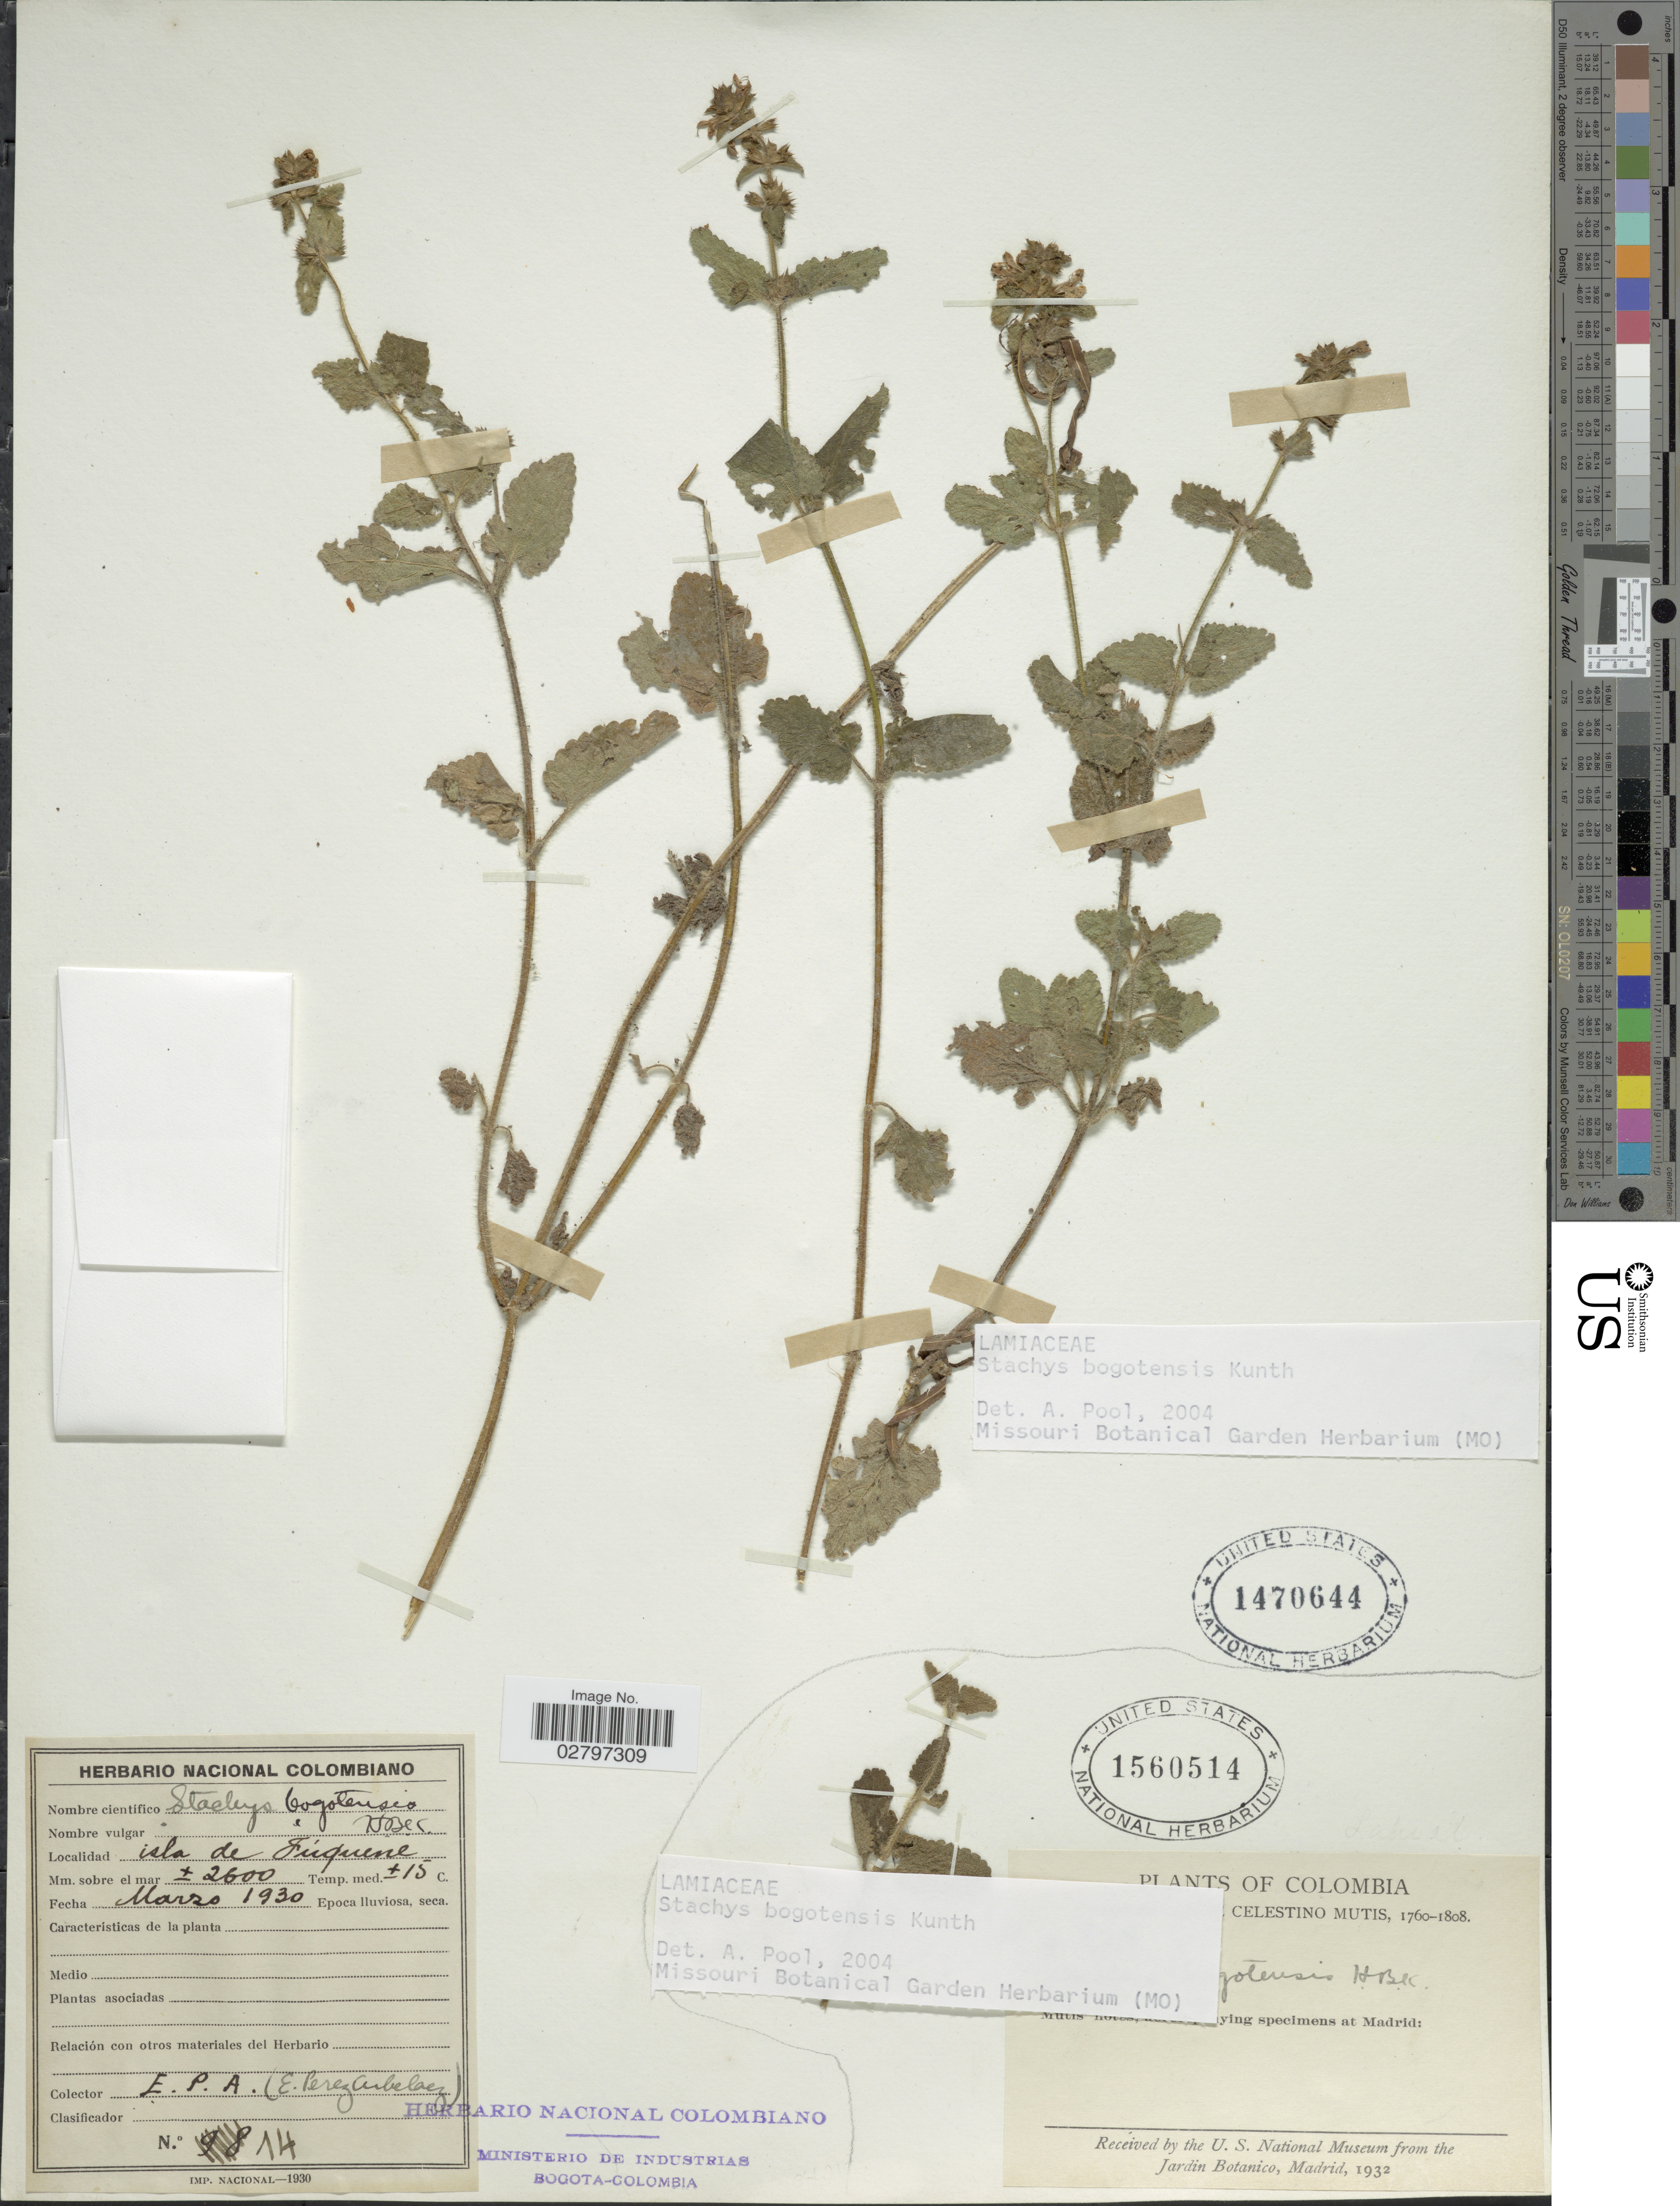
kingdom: Plantae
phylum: Tracheophyta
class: Magnoliopsida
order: Lamiales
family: Lamiaceae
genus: Stachys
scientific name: Stachys bogotensis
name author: Kunth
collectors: J. C. B. Mutis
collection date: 1760/1808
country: Colombia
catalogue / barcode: US 1560514-2